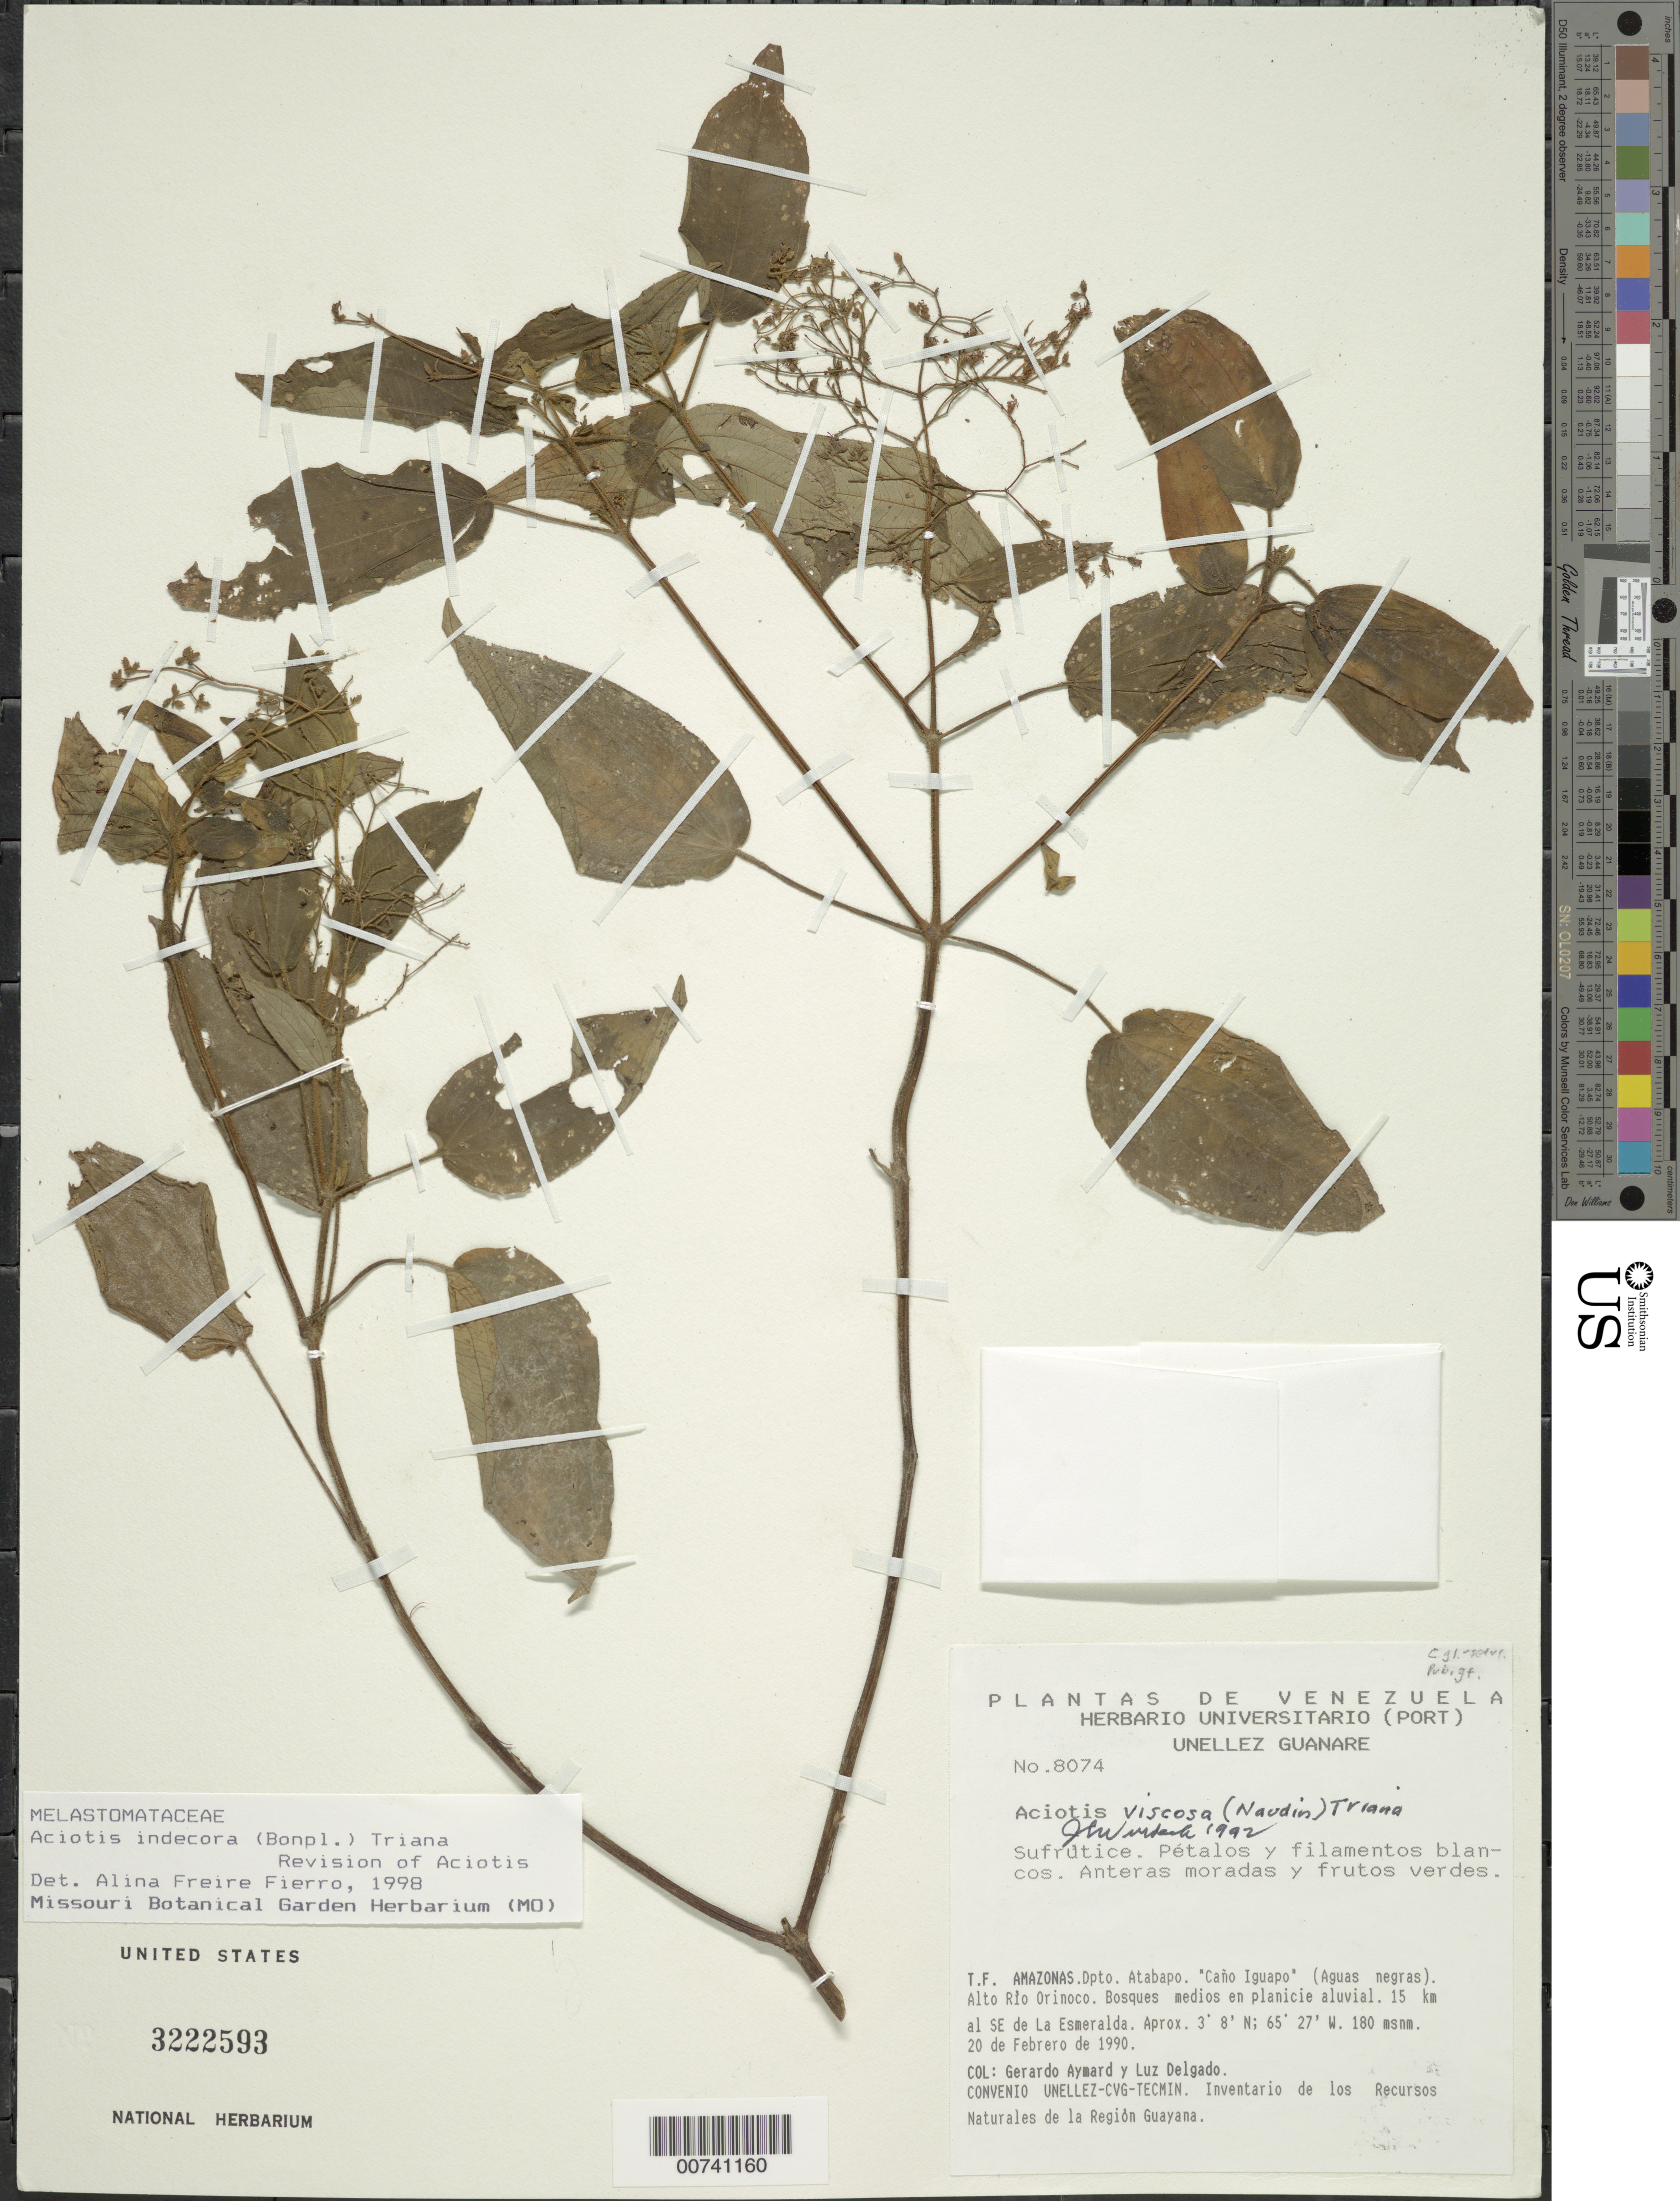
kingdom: Plantae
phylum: Tracheophyta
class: Magnoliopsida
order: Myrtales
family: Melastomataceae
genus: Aciotis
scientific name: Aciotis indecora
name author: (Bonpl.) Triana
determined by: Freire-Fierro, A.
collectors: G. A. Aymard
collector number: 8074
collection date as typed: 20-Feb-90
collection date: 1990-02-20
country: Venezuela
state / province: Amazonas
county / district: Atabapo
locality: Caño Iguapo; alto Río Orinoco; 15 km SE of La Esmeralda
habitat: Bosques medios en planicie aluvial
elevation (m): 180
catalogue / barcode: US 3222593